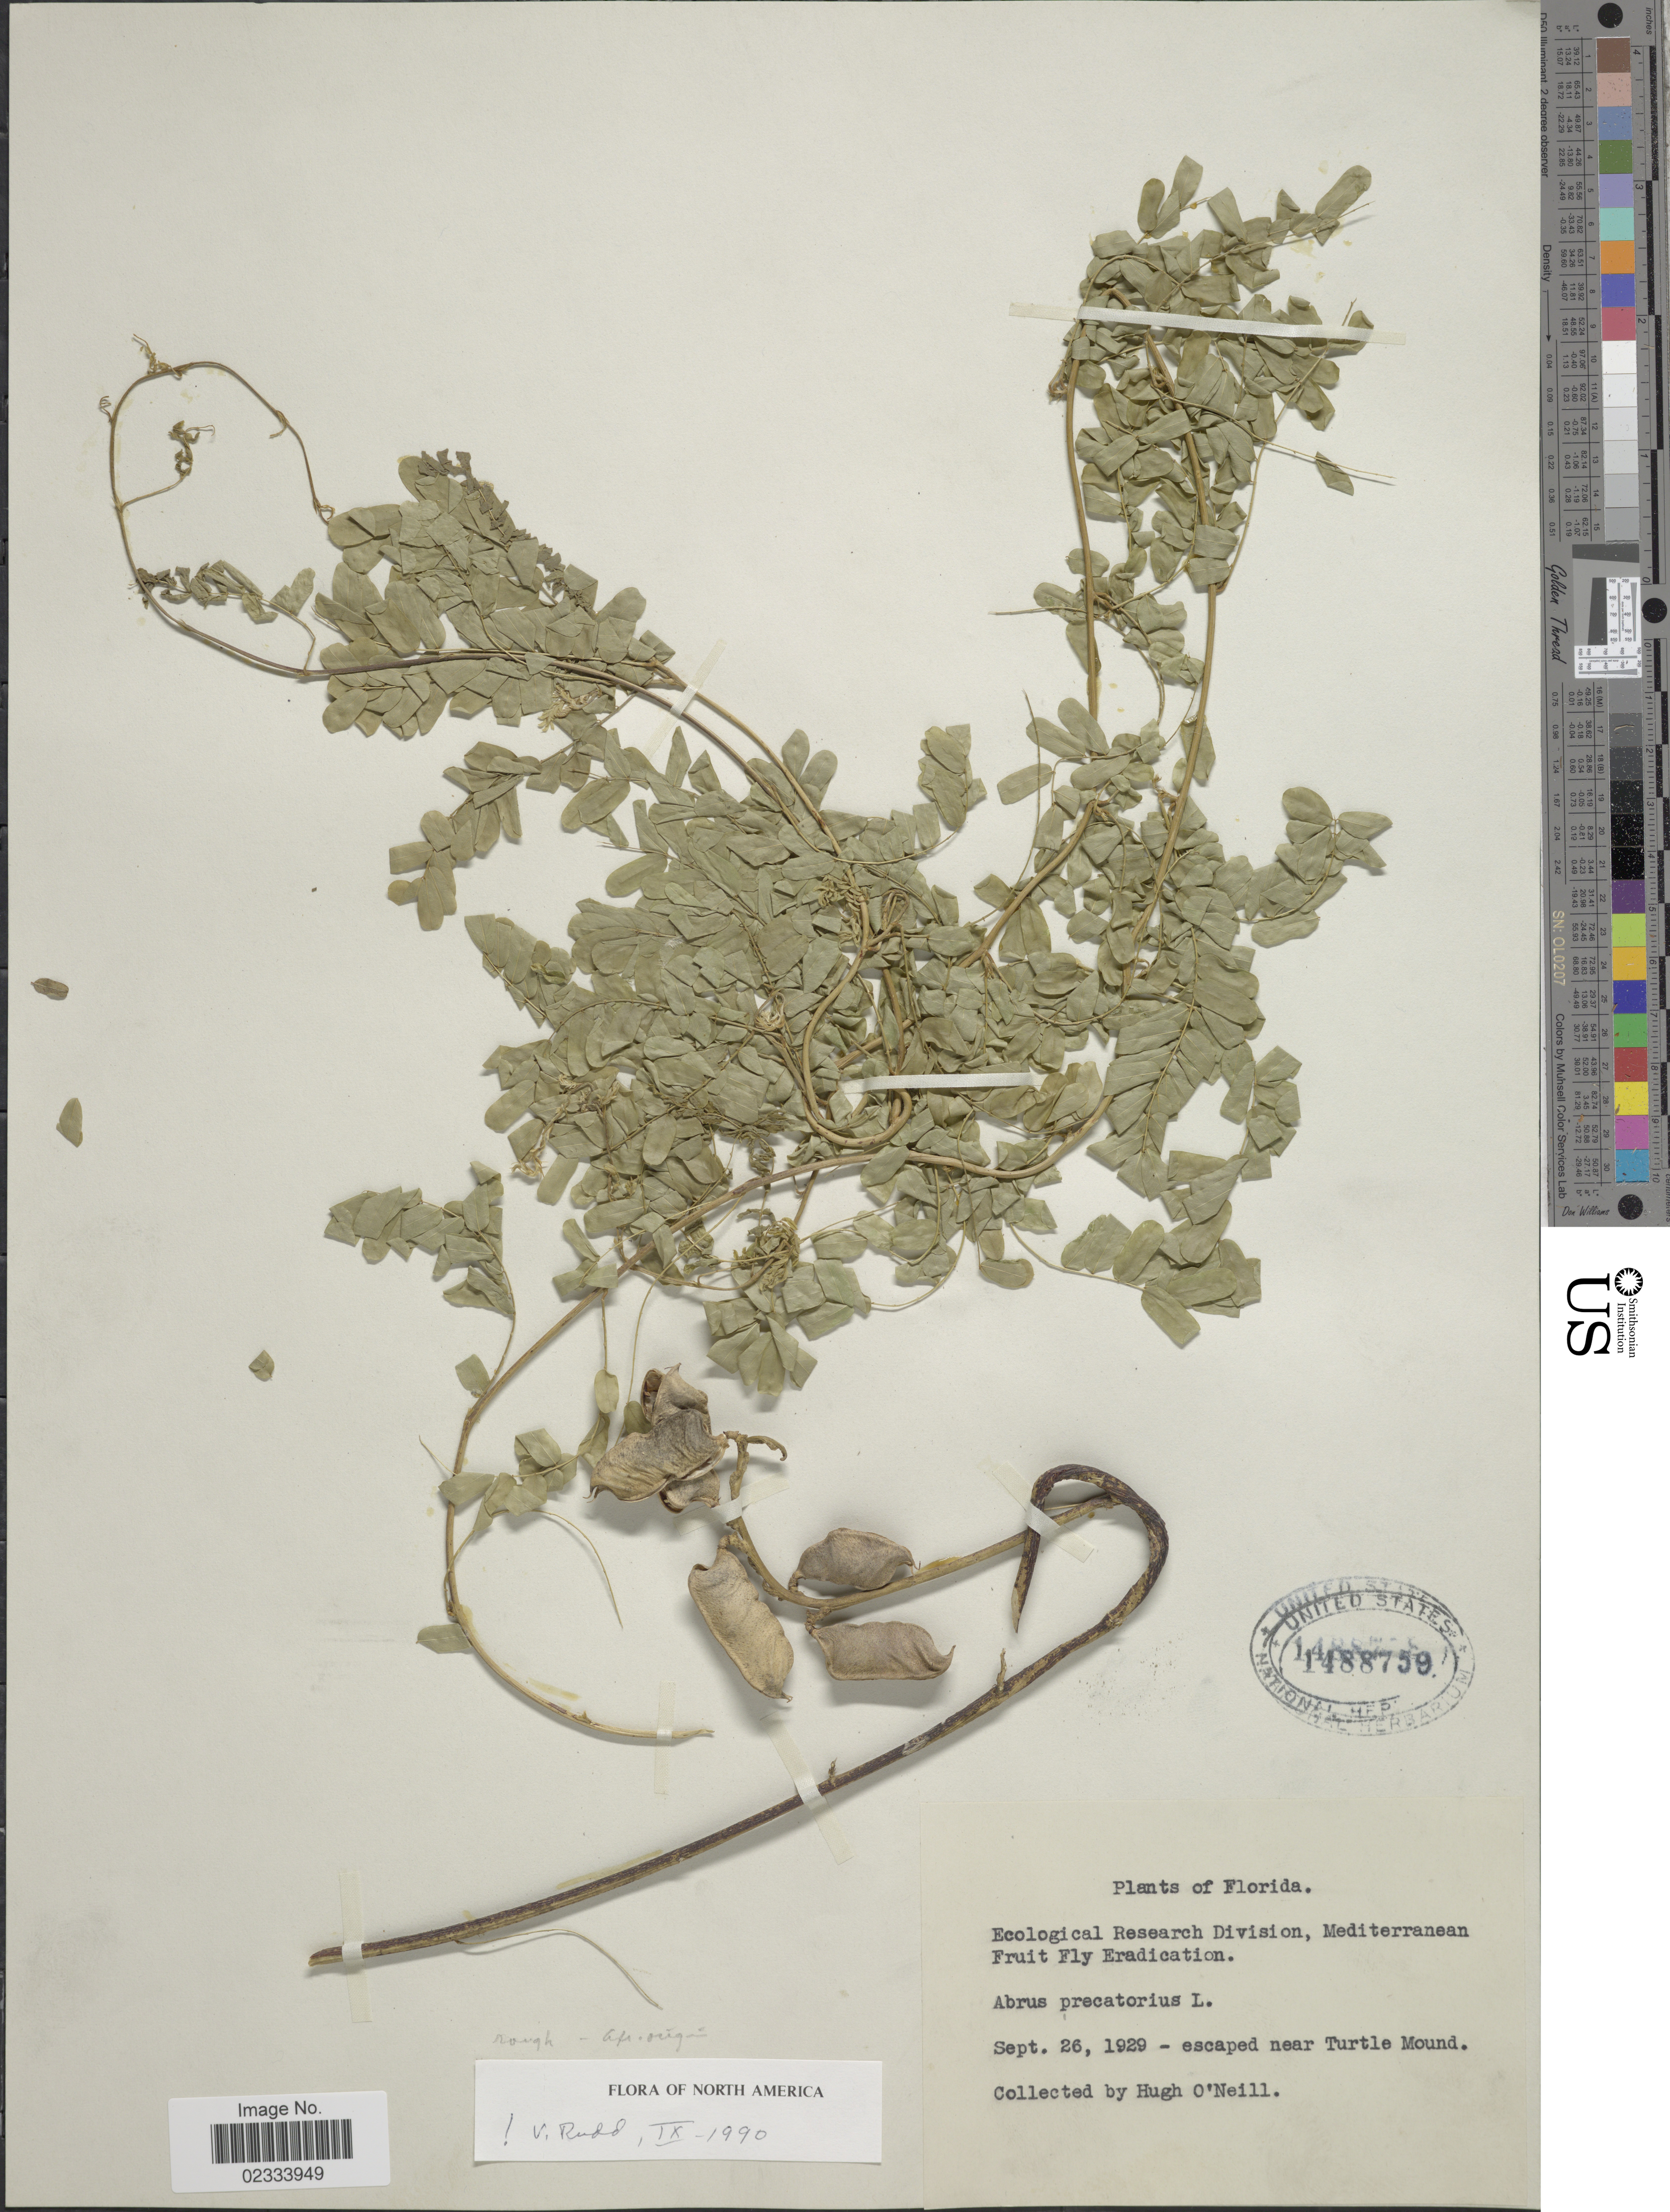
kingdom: Plantae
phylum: Tracheophyta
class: Magnoliopsida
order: Fabales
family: Fabaceae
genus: Abrus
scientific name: Abrus precatorius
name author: L.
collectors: H. O'Neill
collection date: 1929-09-26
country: United States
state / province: Florida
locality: Escaped near Turtle Mound [unsure placement]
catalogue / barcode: US 1488759